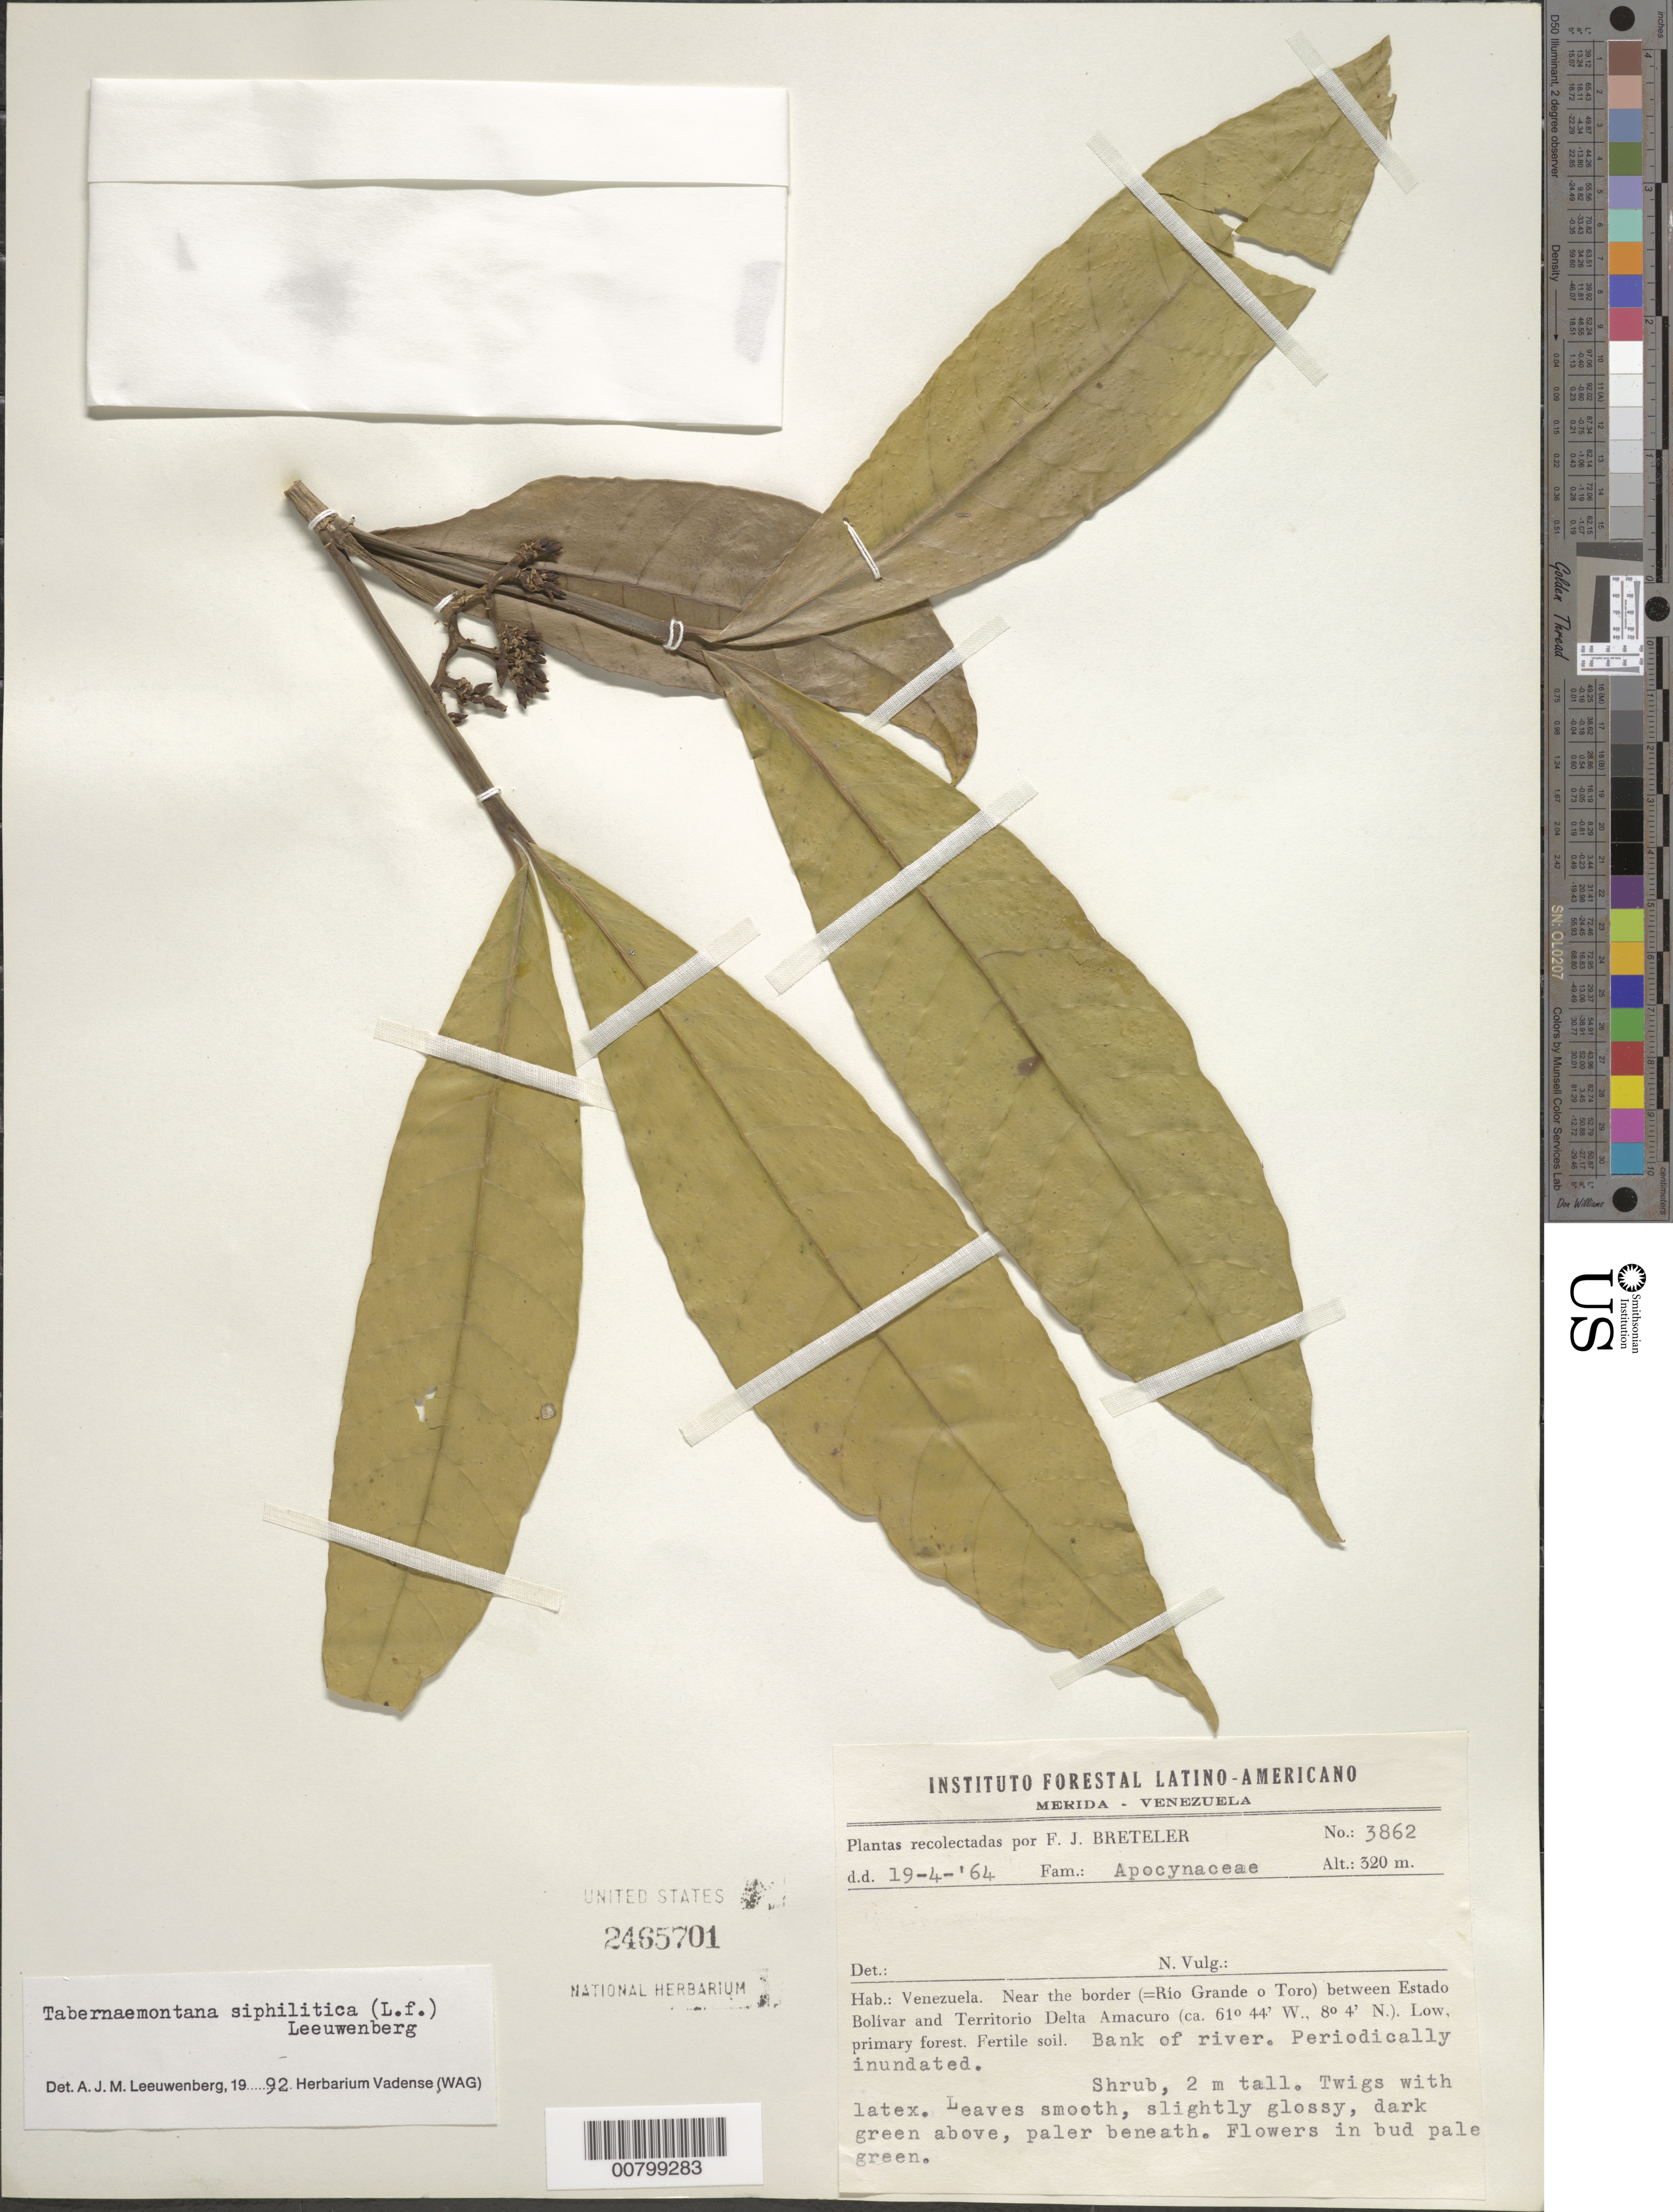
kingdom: Plantae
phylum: Tracheophyta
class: Magnoliopsida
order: Gentianales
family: Apocynaceae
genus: Tabernaemontana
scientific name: Tabernaemontana siphilitica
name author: (L. f.) Leeuwenb.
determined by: Leeuwenberg, A. J. M.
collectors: F. J. Breteler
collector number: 3862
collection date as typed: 19-Apr-64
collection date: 1964-04-19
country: Venezuela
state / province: Bolívar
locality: Río Grande o Toro, near border between Estado Bolívar and Territorío Delta Amacuro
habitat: Low, primary forest, fertile soil; bank of river, periodically inundated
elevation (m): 320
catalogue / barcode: US 2465701